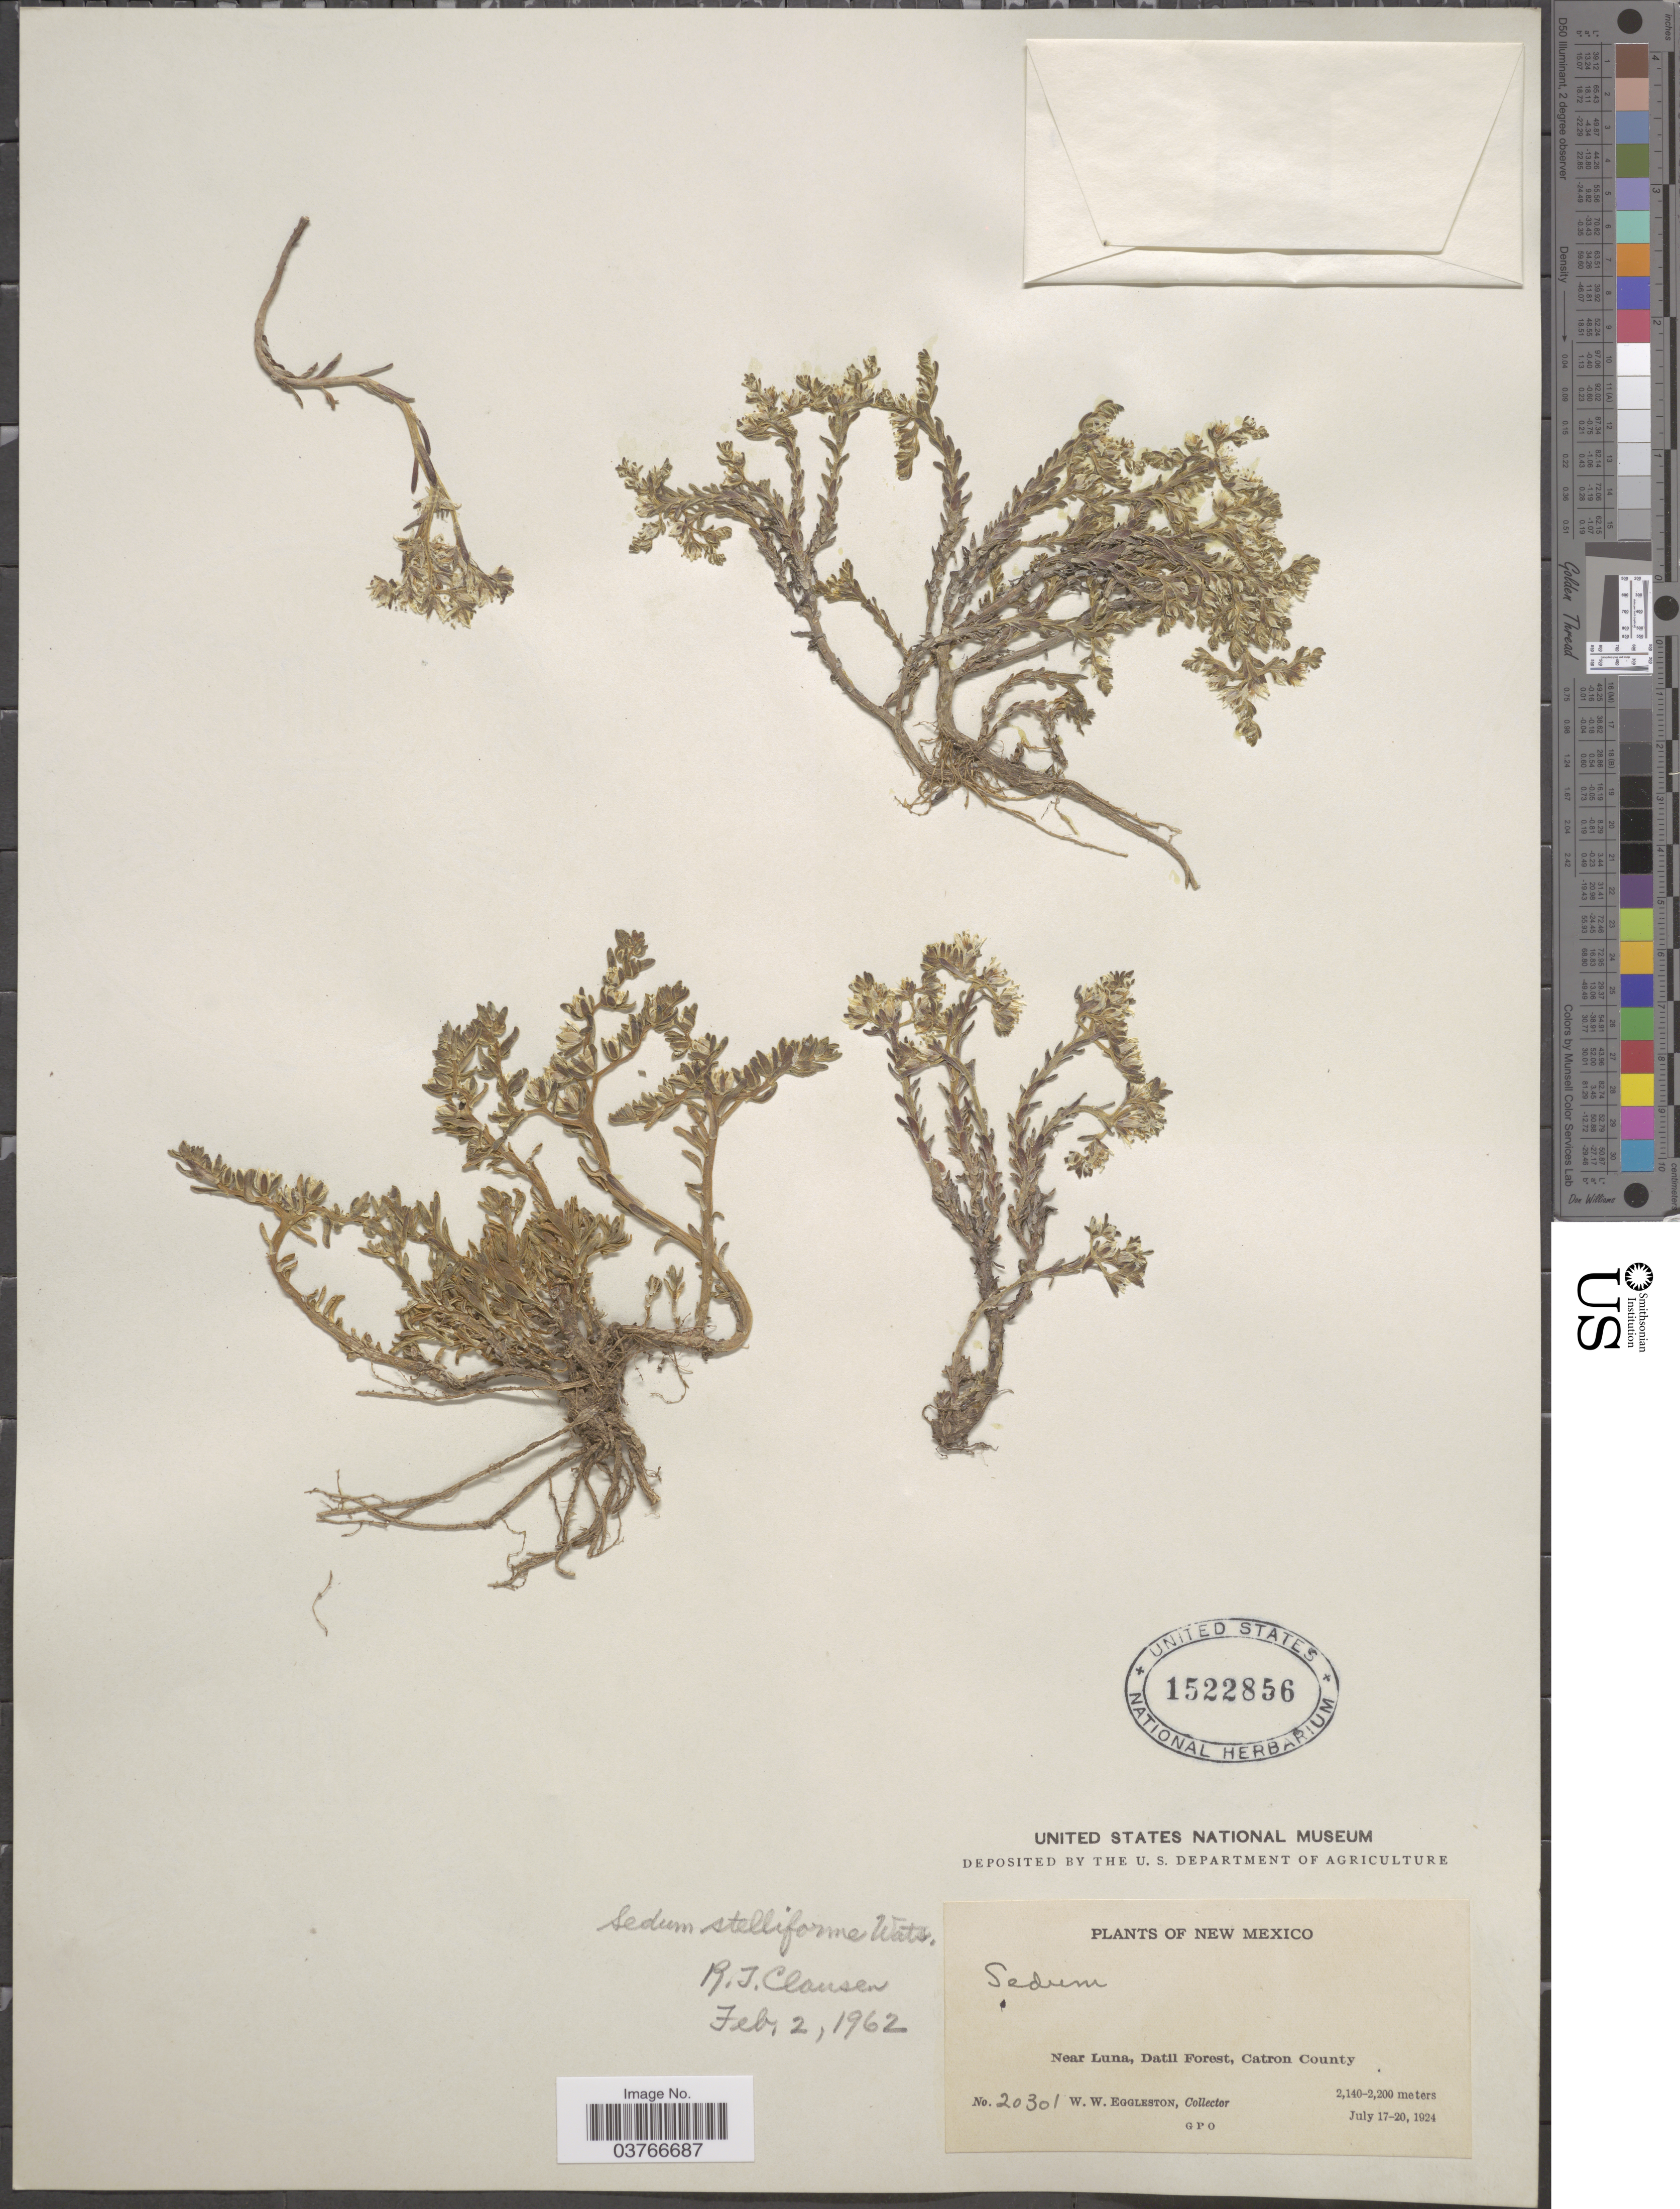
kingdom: Plantae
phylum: Tracheophyta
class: Magnoliopsida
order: Saxifragales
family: Crassulaceae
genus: Sedum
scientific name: Sedum stelliforme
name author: S. Watson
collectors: W. W. Eggleston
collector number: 20301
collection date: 1924-07-17/1924-07-20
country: United States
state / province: New Mexico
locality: Near Luna, Datil Forest, Catron County.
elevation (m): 2140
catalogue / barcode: US 1522856